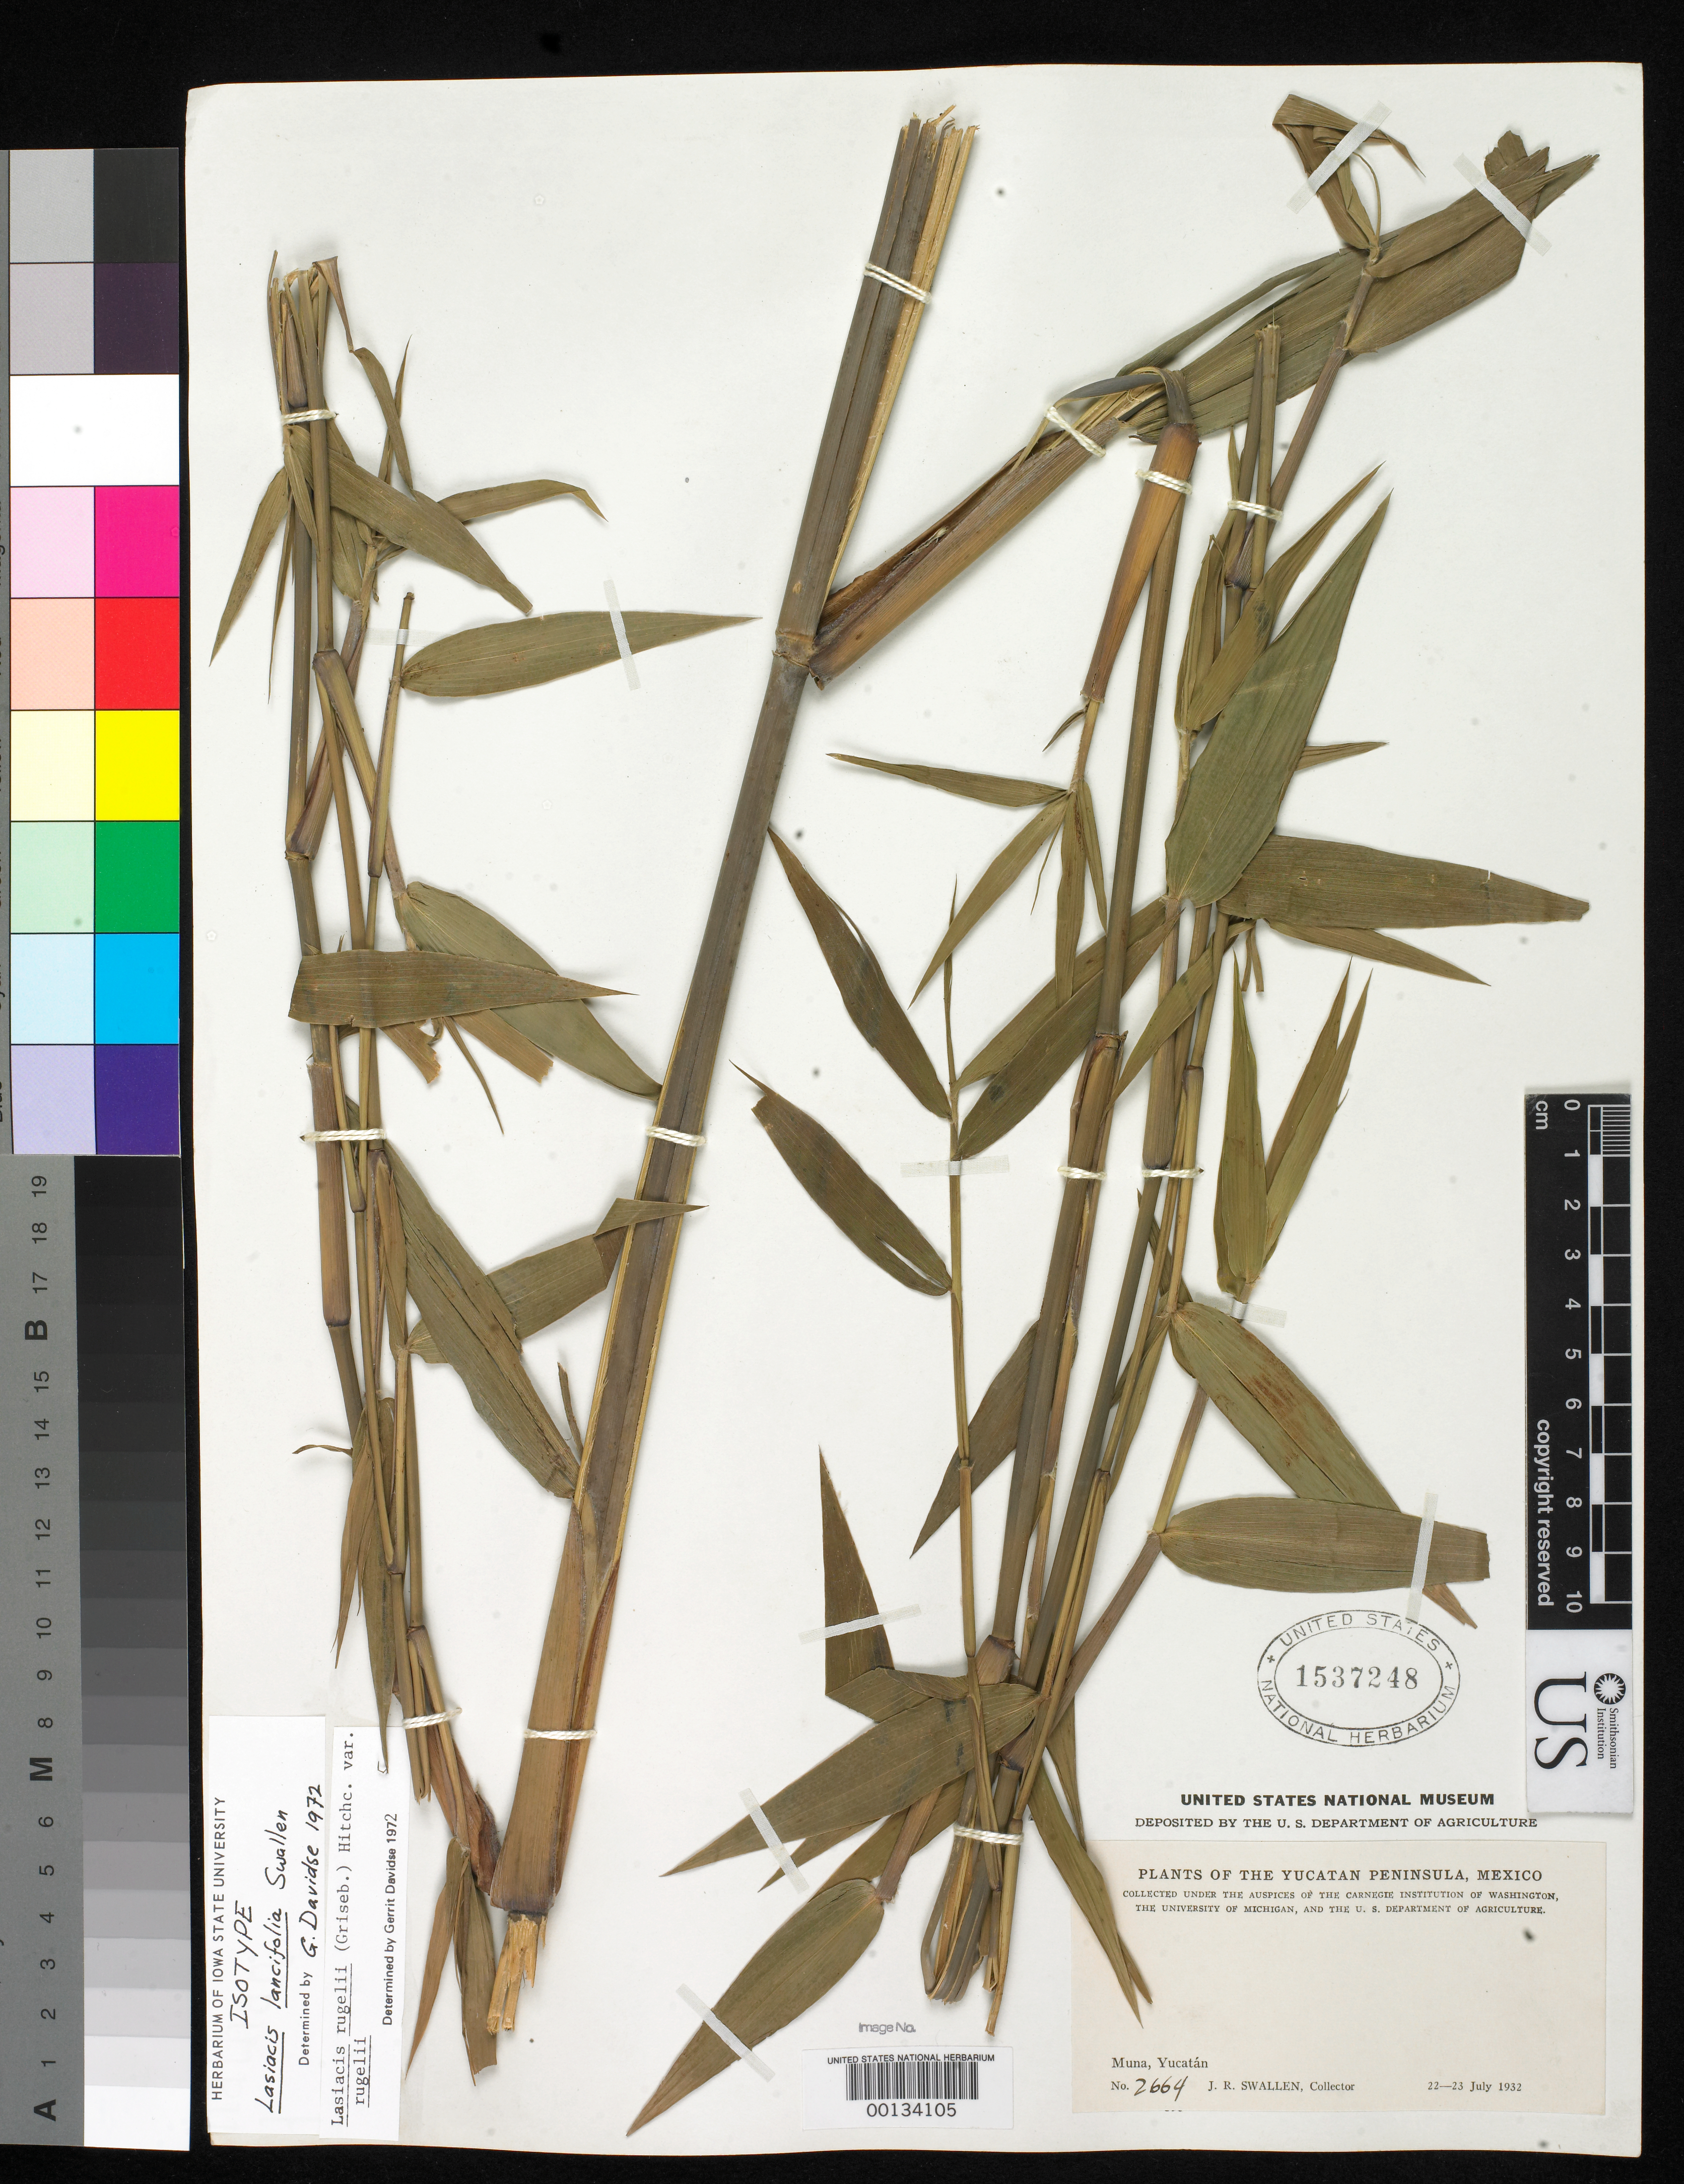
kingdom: Plantae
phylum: Tracheophyta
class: Liliopsida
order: Poales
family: Poaceae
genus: Lasiacis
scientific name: Lasiacis lancifolia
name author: Swallen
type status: Isotype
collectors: J. R. Swallen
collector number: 2664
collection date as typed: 22 Jul 1932 to 23 Jul 1932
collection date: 1932-07-22/1932-07-23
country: Mexico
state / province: Yucatán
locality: Muna.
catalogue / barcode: US 1537248